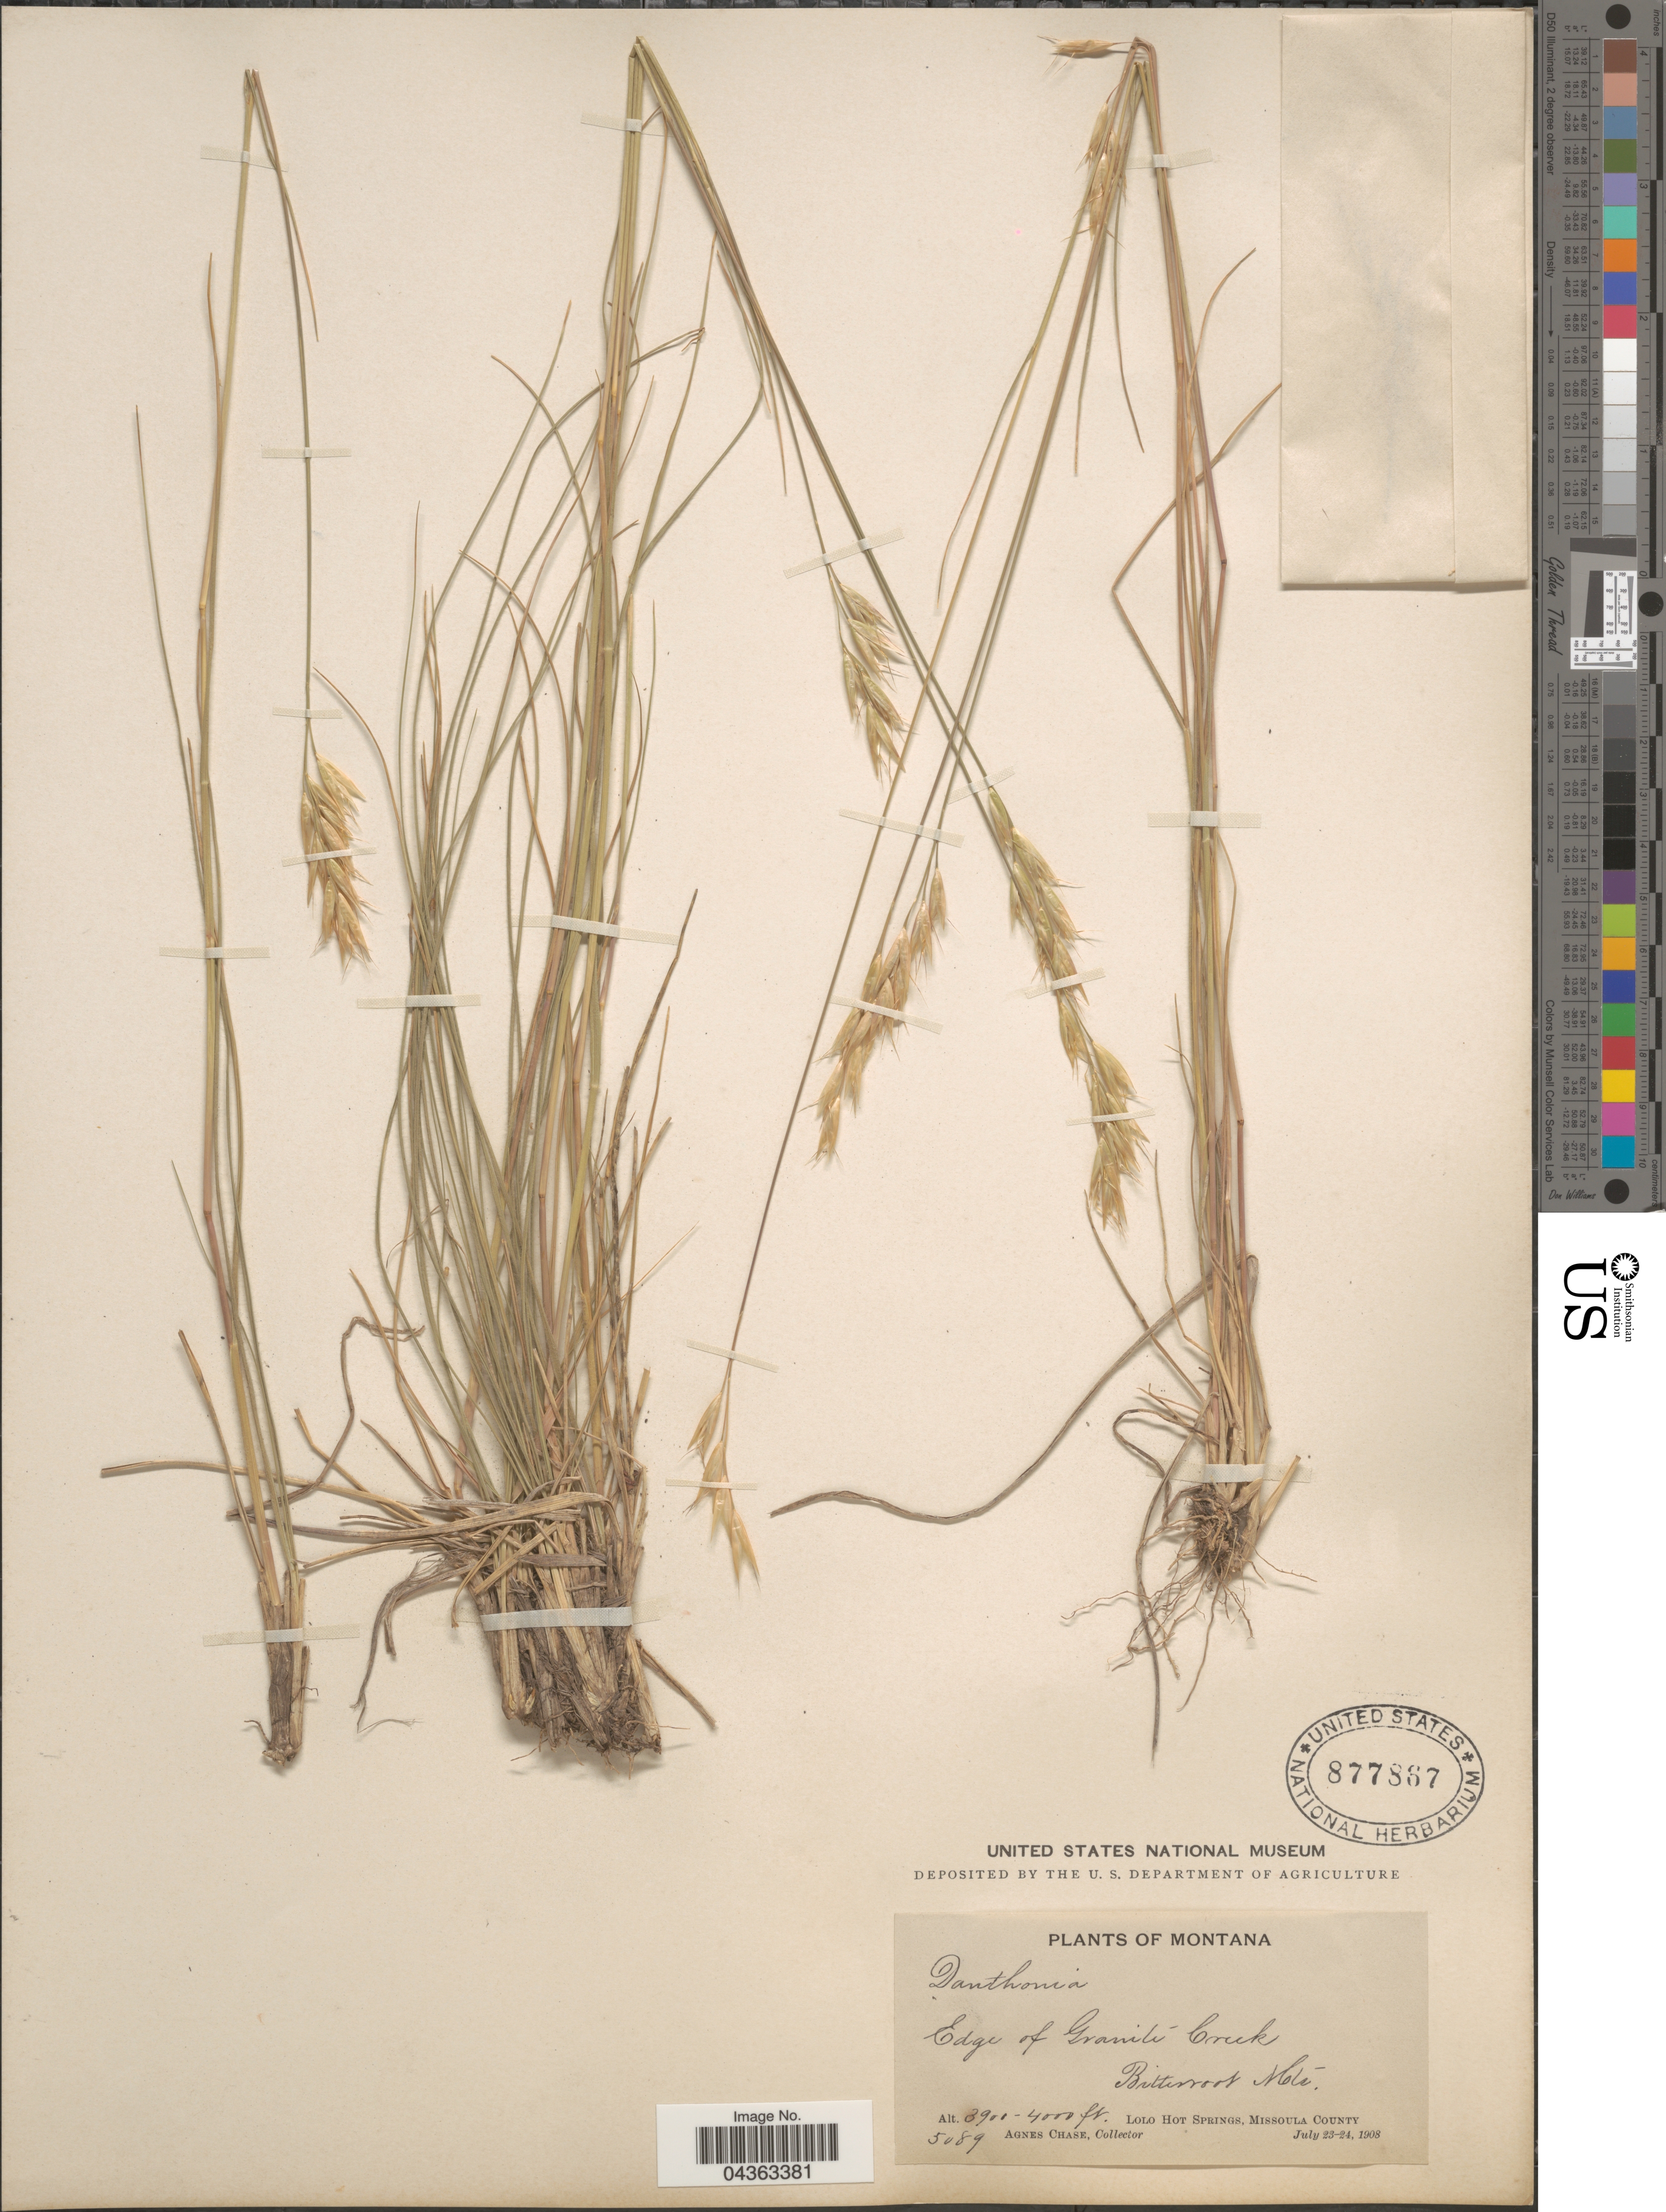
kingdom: Plantae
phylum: Tracheophyta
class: Liliopsida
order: Poales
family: Poaceae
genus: Danthonia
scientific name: Danthonia intermedia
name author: Vasey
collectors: A. Chase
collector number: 5089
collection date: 1908-07-23/1908-07-24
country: United States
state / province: Montana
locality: Edge of Granite Creek. Bittterroot Mts. Lolo Hot Springs, Missoula County.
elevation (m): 1189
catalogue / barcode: US 877867